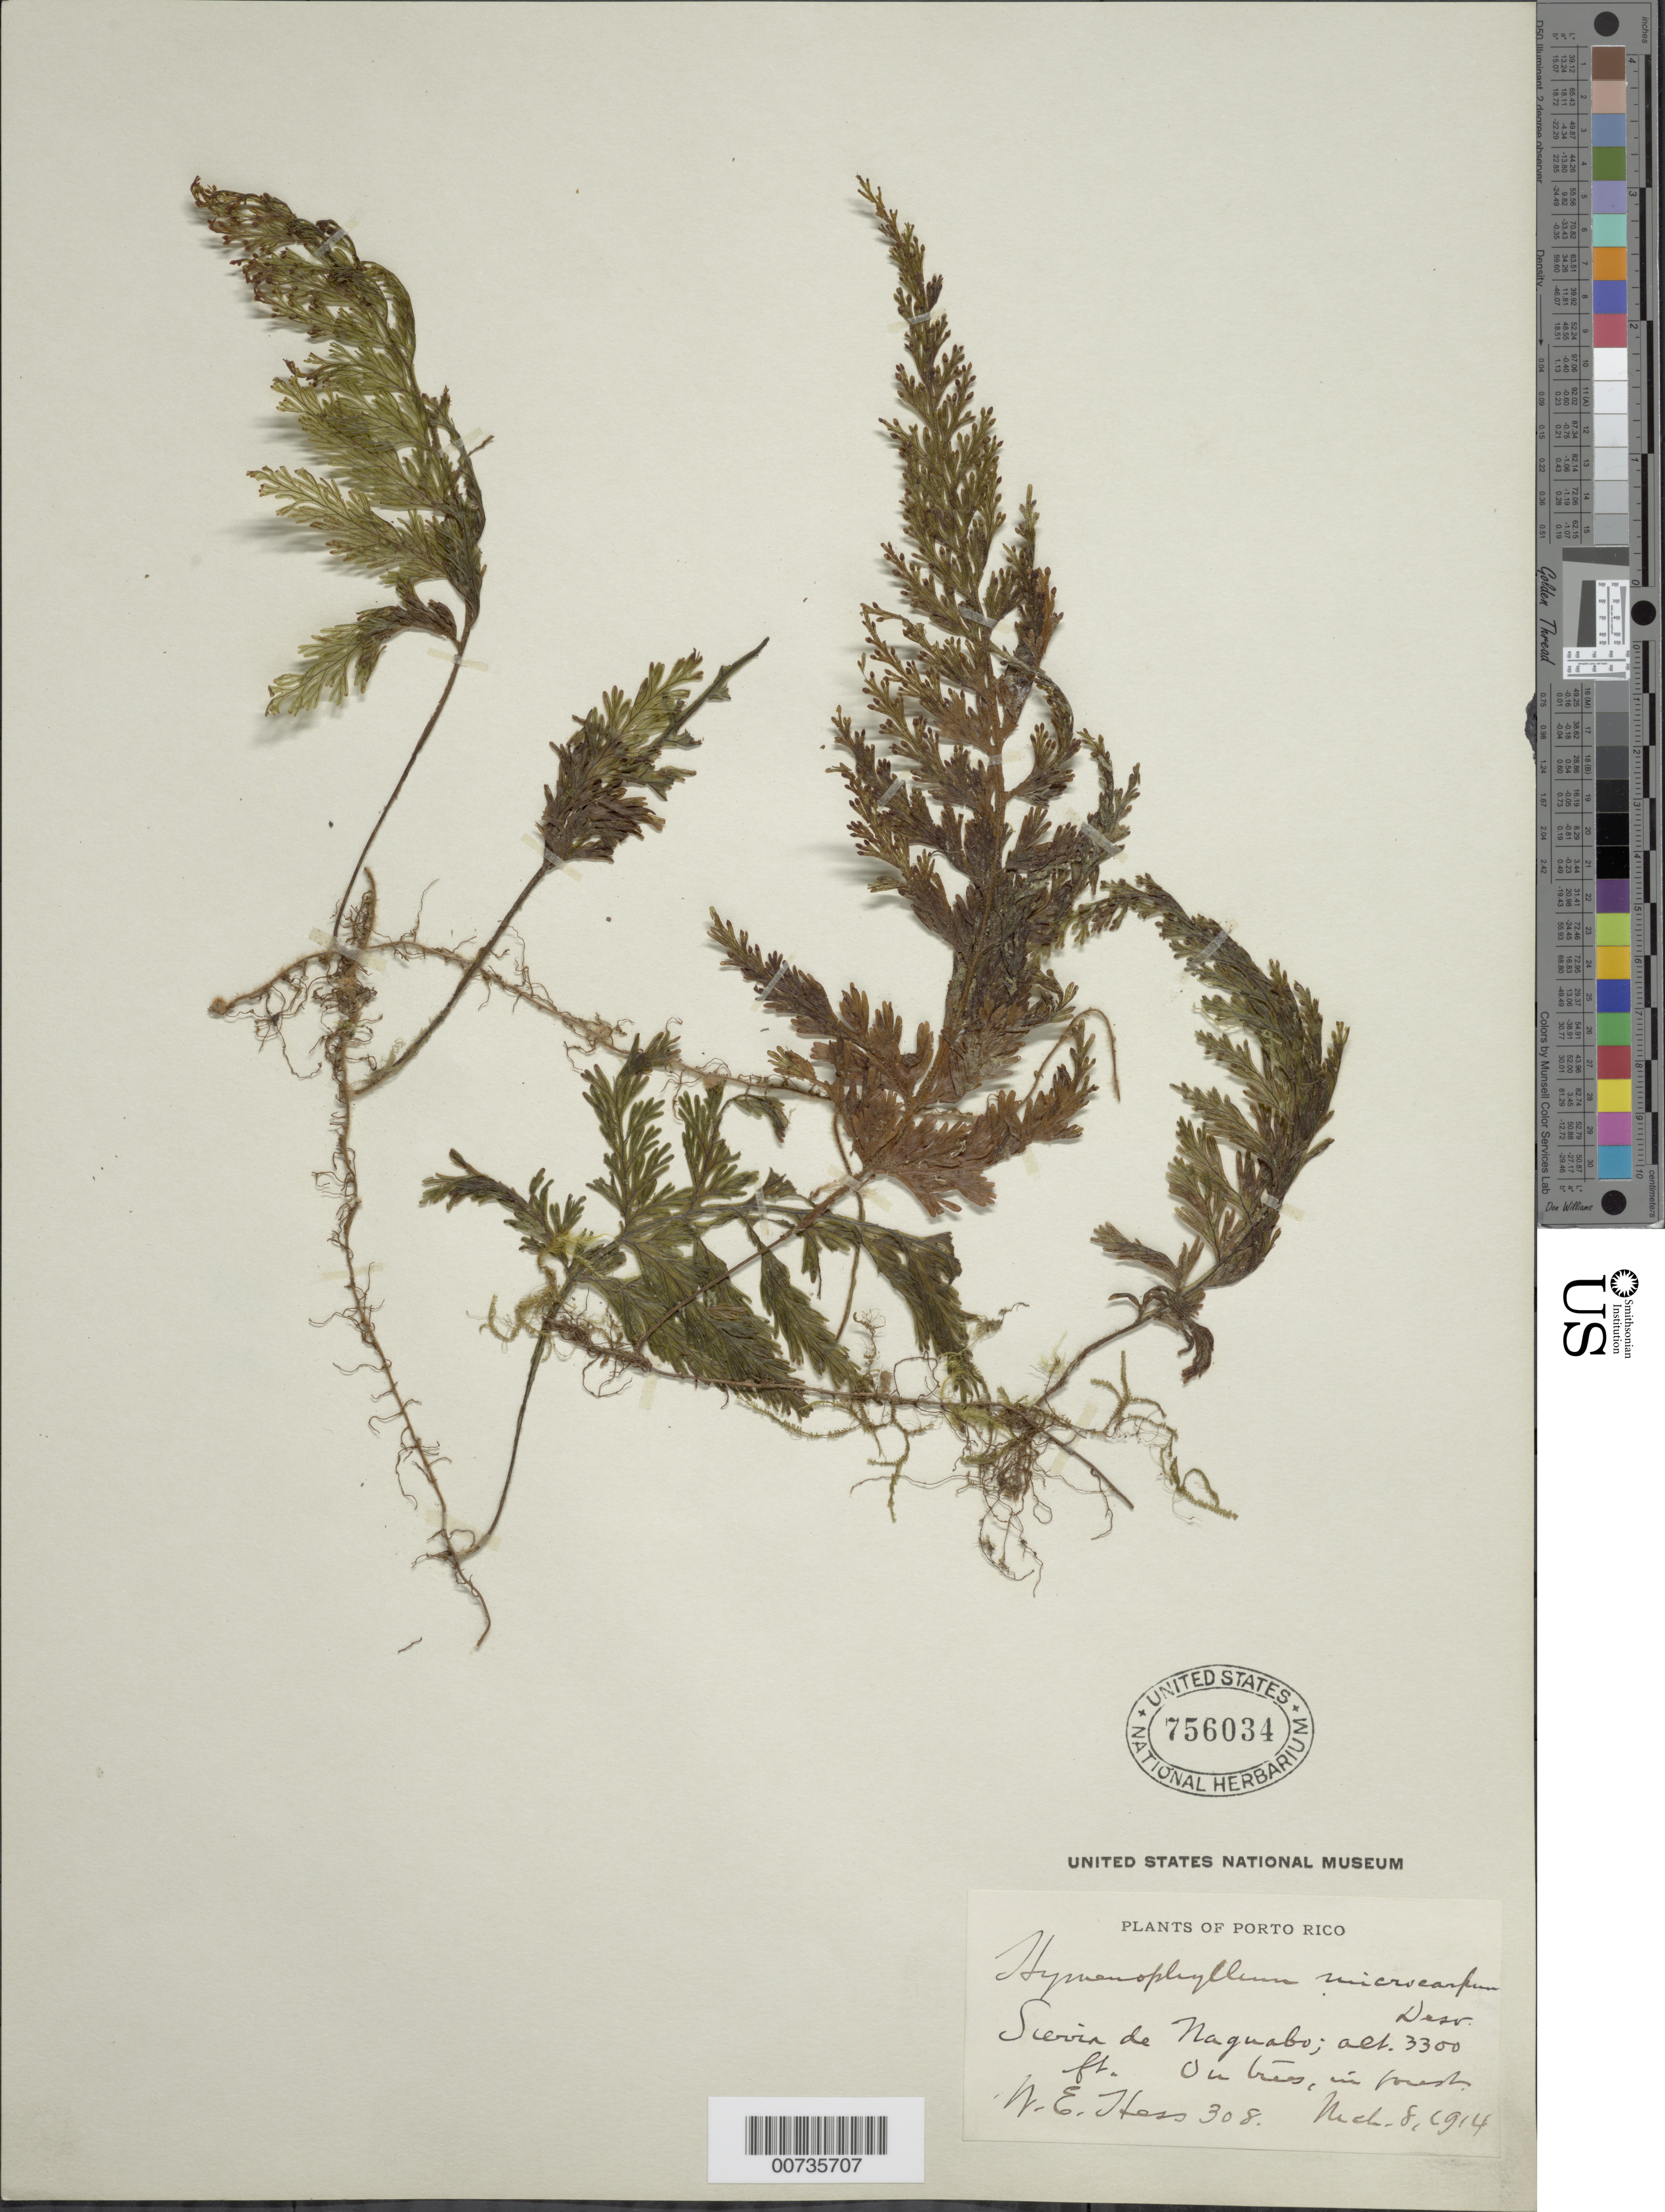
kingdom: Plantae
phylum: Tracheophyta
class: Polypodiopsida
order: Hymenophyllales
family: Hymenophyllaceae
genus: Hymenophyllum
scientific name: Hymenophyllum microcarpum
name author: (Desv.) Lellinger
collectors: W. Hess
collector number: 308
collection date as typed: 08 Mar 1914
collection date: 1914-03-08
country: Puerto Rico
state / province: Naguabo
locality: Sierra de Naguabo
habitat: On trees in forest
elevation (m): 1006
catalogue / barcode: US 756034